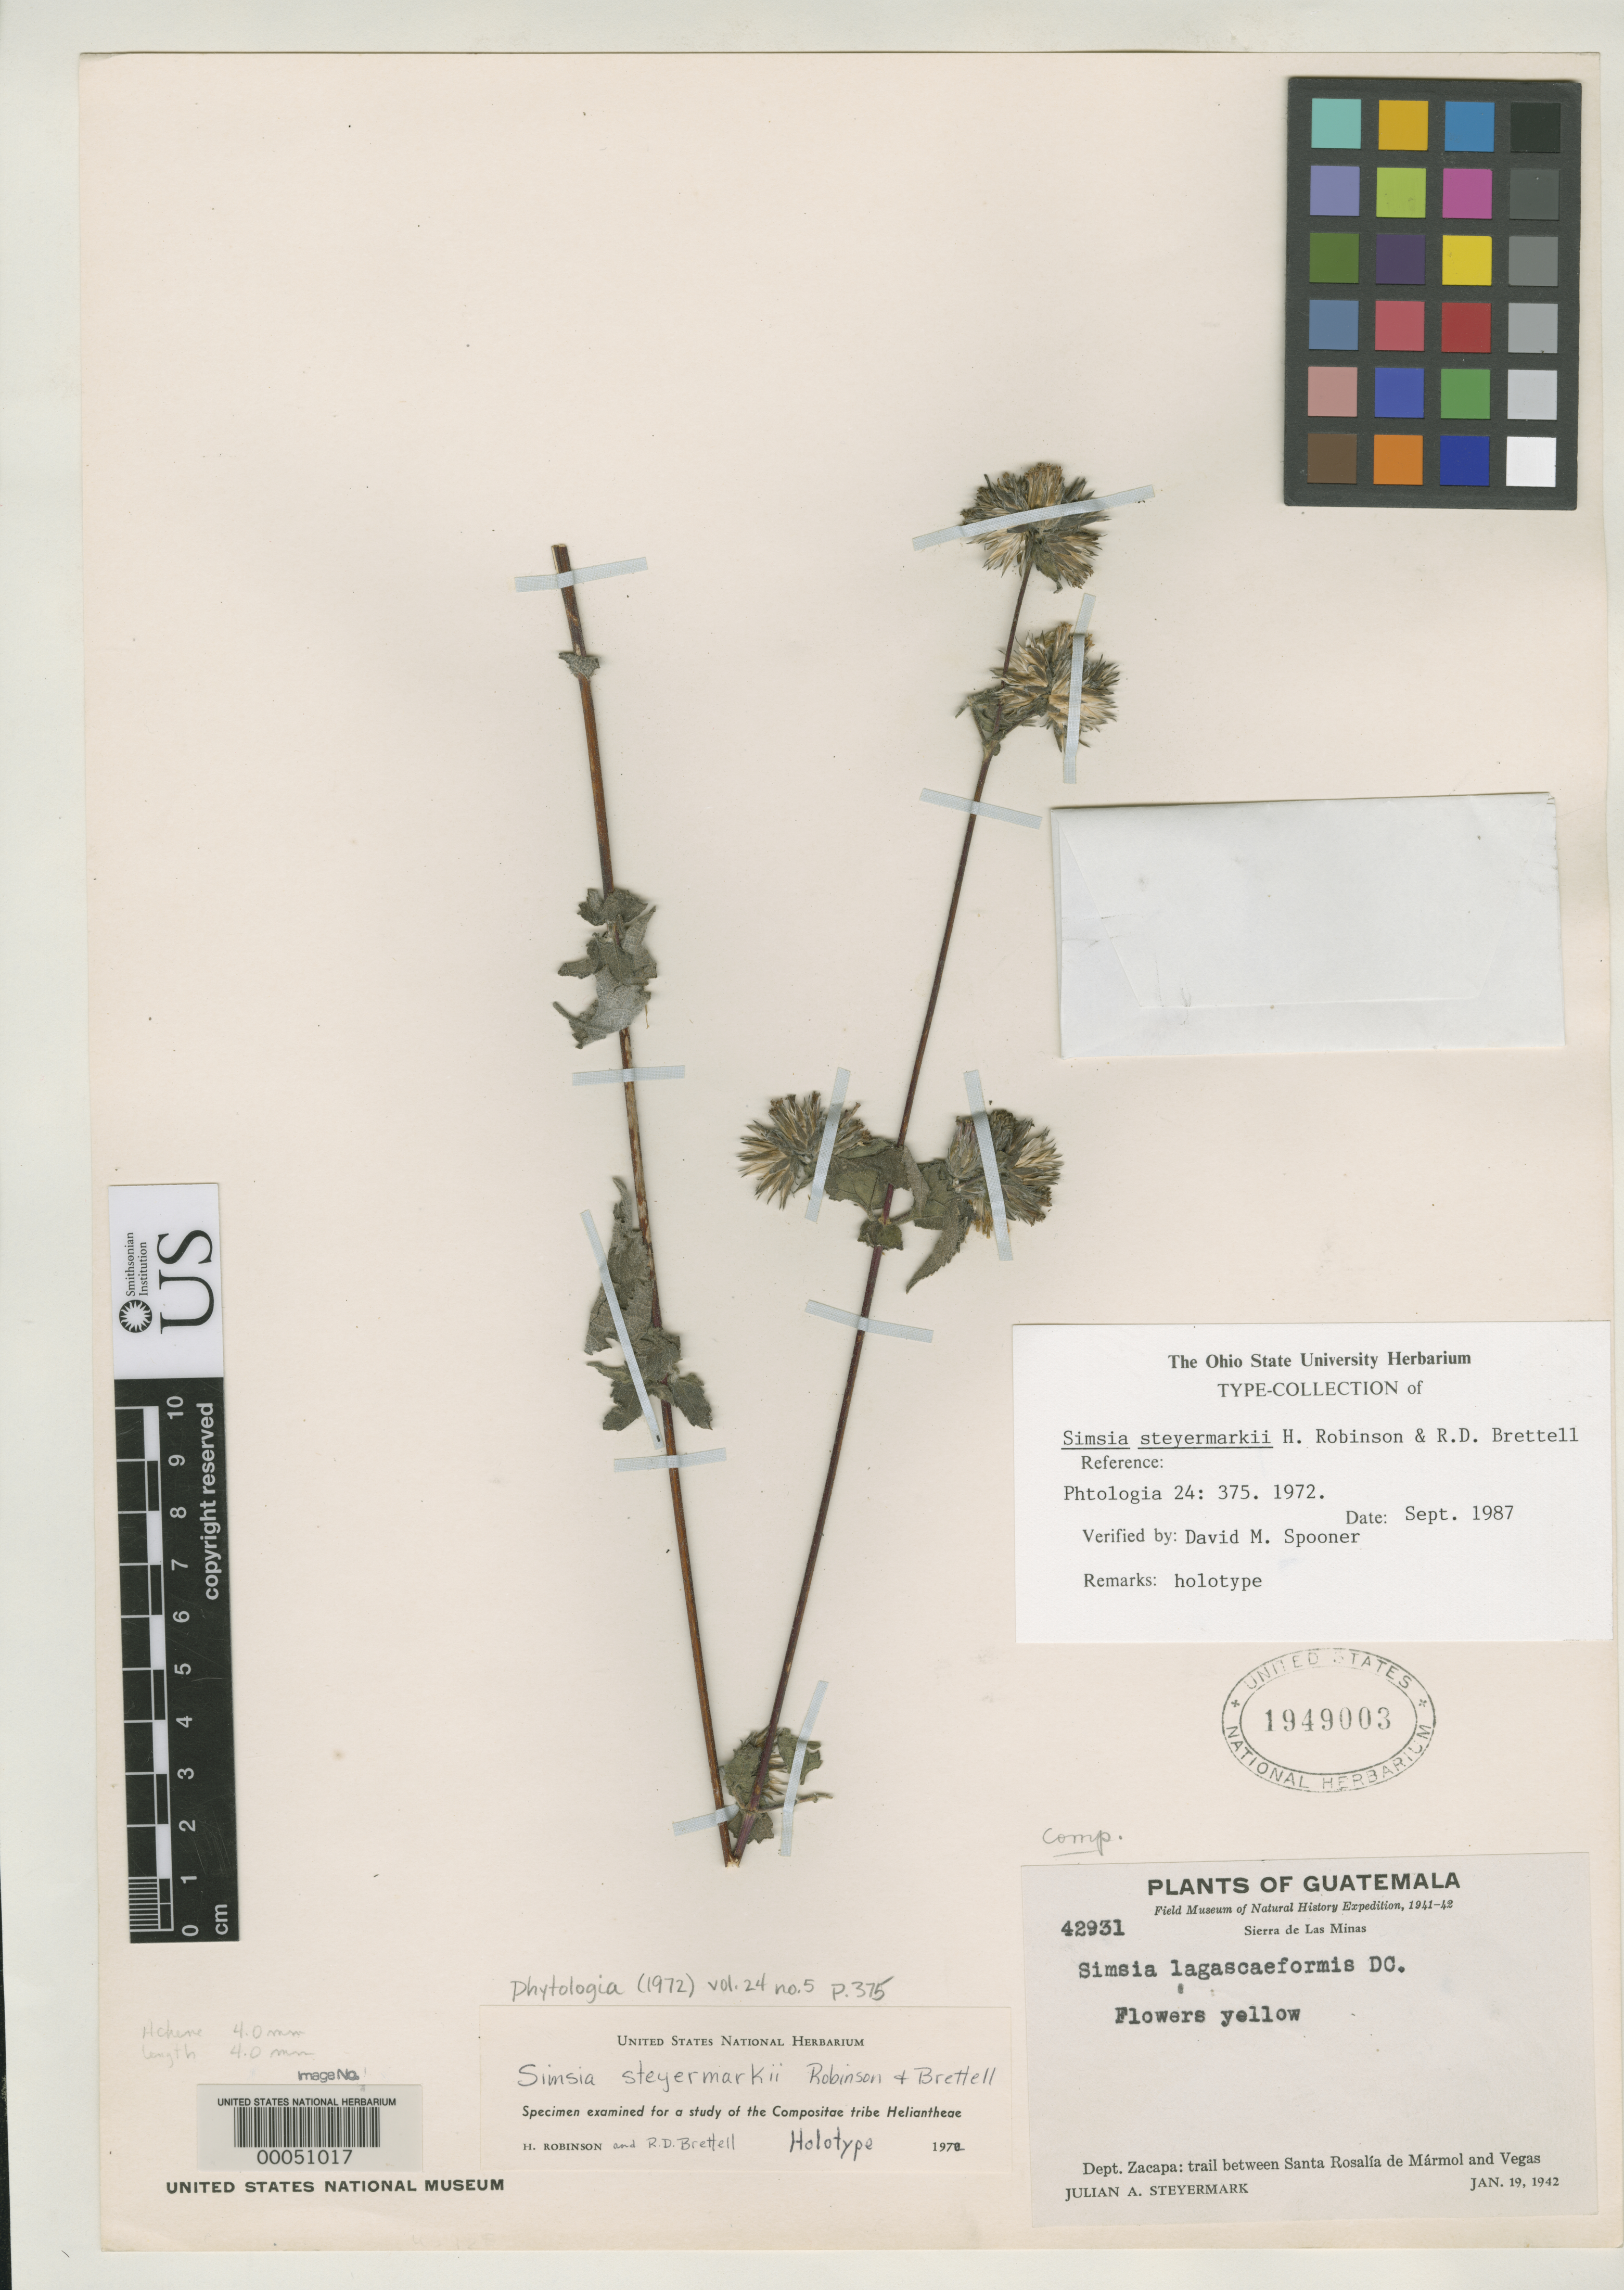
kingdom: Plantae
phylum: Tracheophyta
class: Magnoliopsida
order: Asterales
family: Asteraceae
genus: Simsia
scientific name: Simsia steyermarkii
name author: H. Rob. & Brettell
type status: Holotype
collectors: J. Steyermark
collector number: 42931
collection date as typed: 19 Jan 1942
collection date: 1942-01-19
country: Guatemala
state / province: Zacapa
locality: Between Santa Rosalia de Marmol and Vegas.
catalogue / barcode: US 1949003